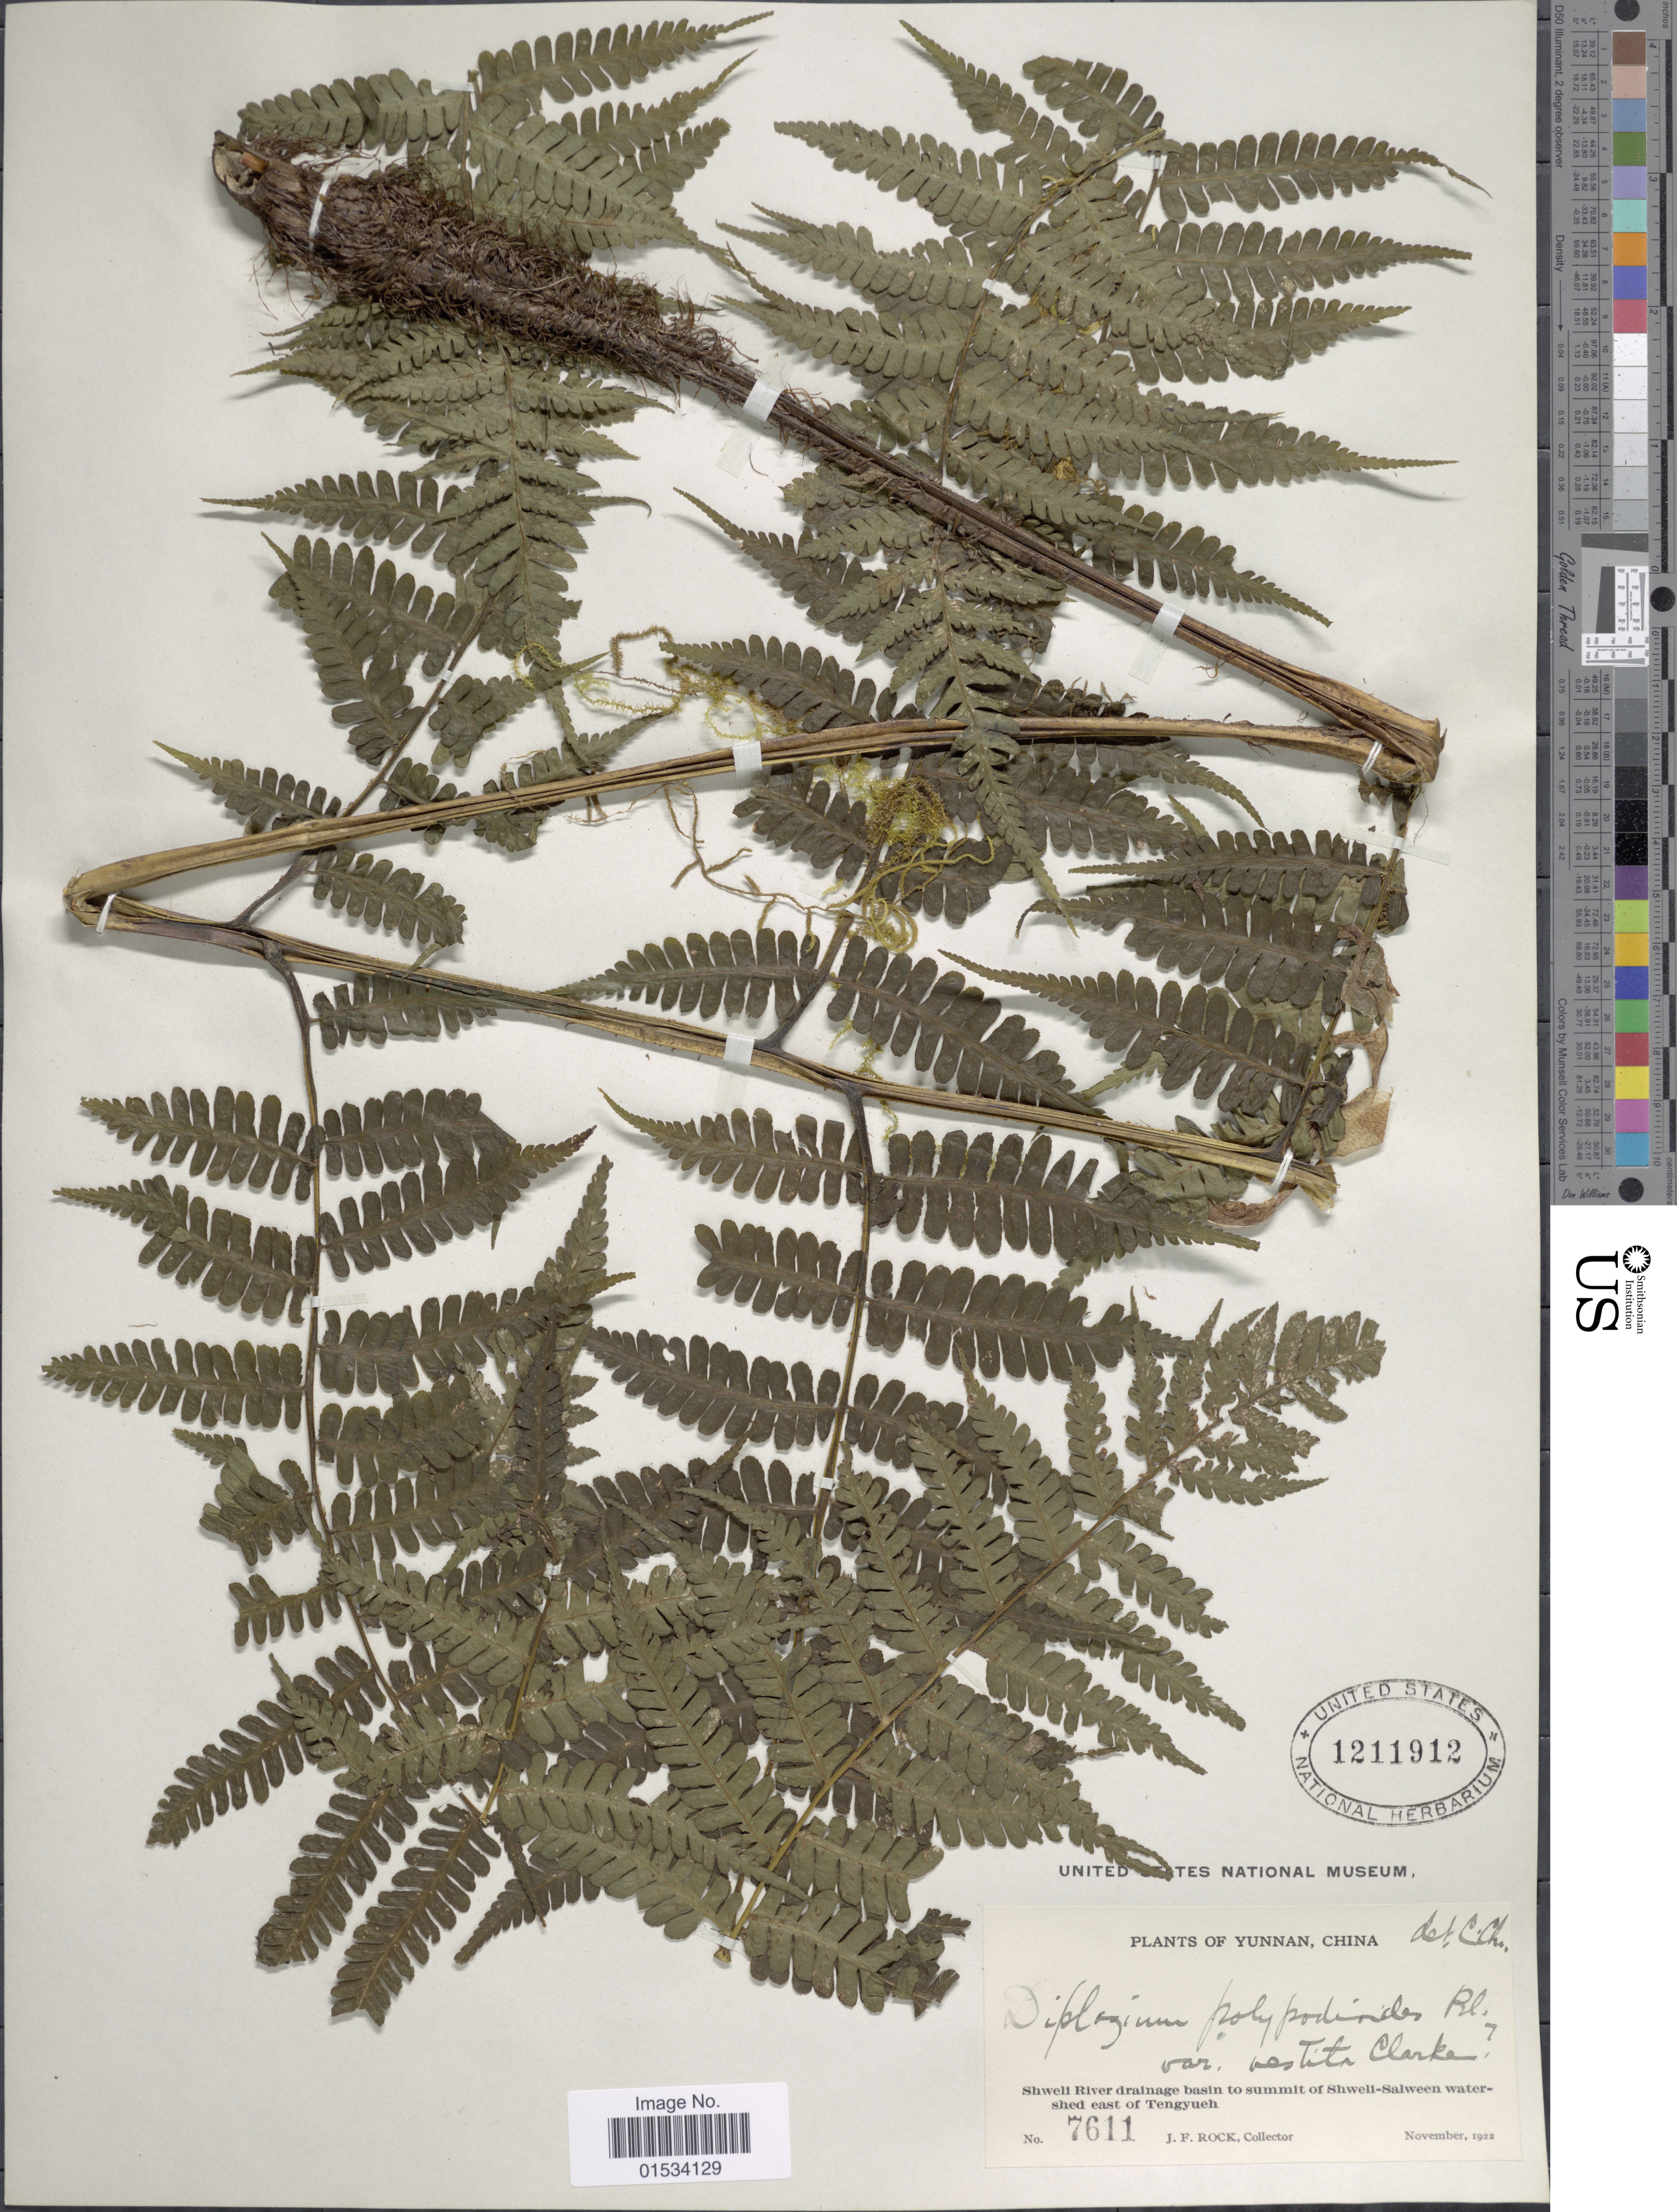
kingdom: Plantae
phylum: Tracheophyta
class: Polypodiopsida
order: Polypodiales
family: Athyriaceae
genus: Diplazium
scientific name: Diplazium polypodioides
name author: Blume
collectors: J. Rock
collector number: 7611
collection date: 1922-11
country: China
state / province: Yunnan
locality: Shwelli River drainage basin to summit of Shwelli-Salween watershed east of Tengyueh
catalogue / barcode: US 1211912